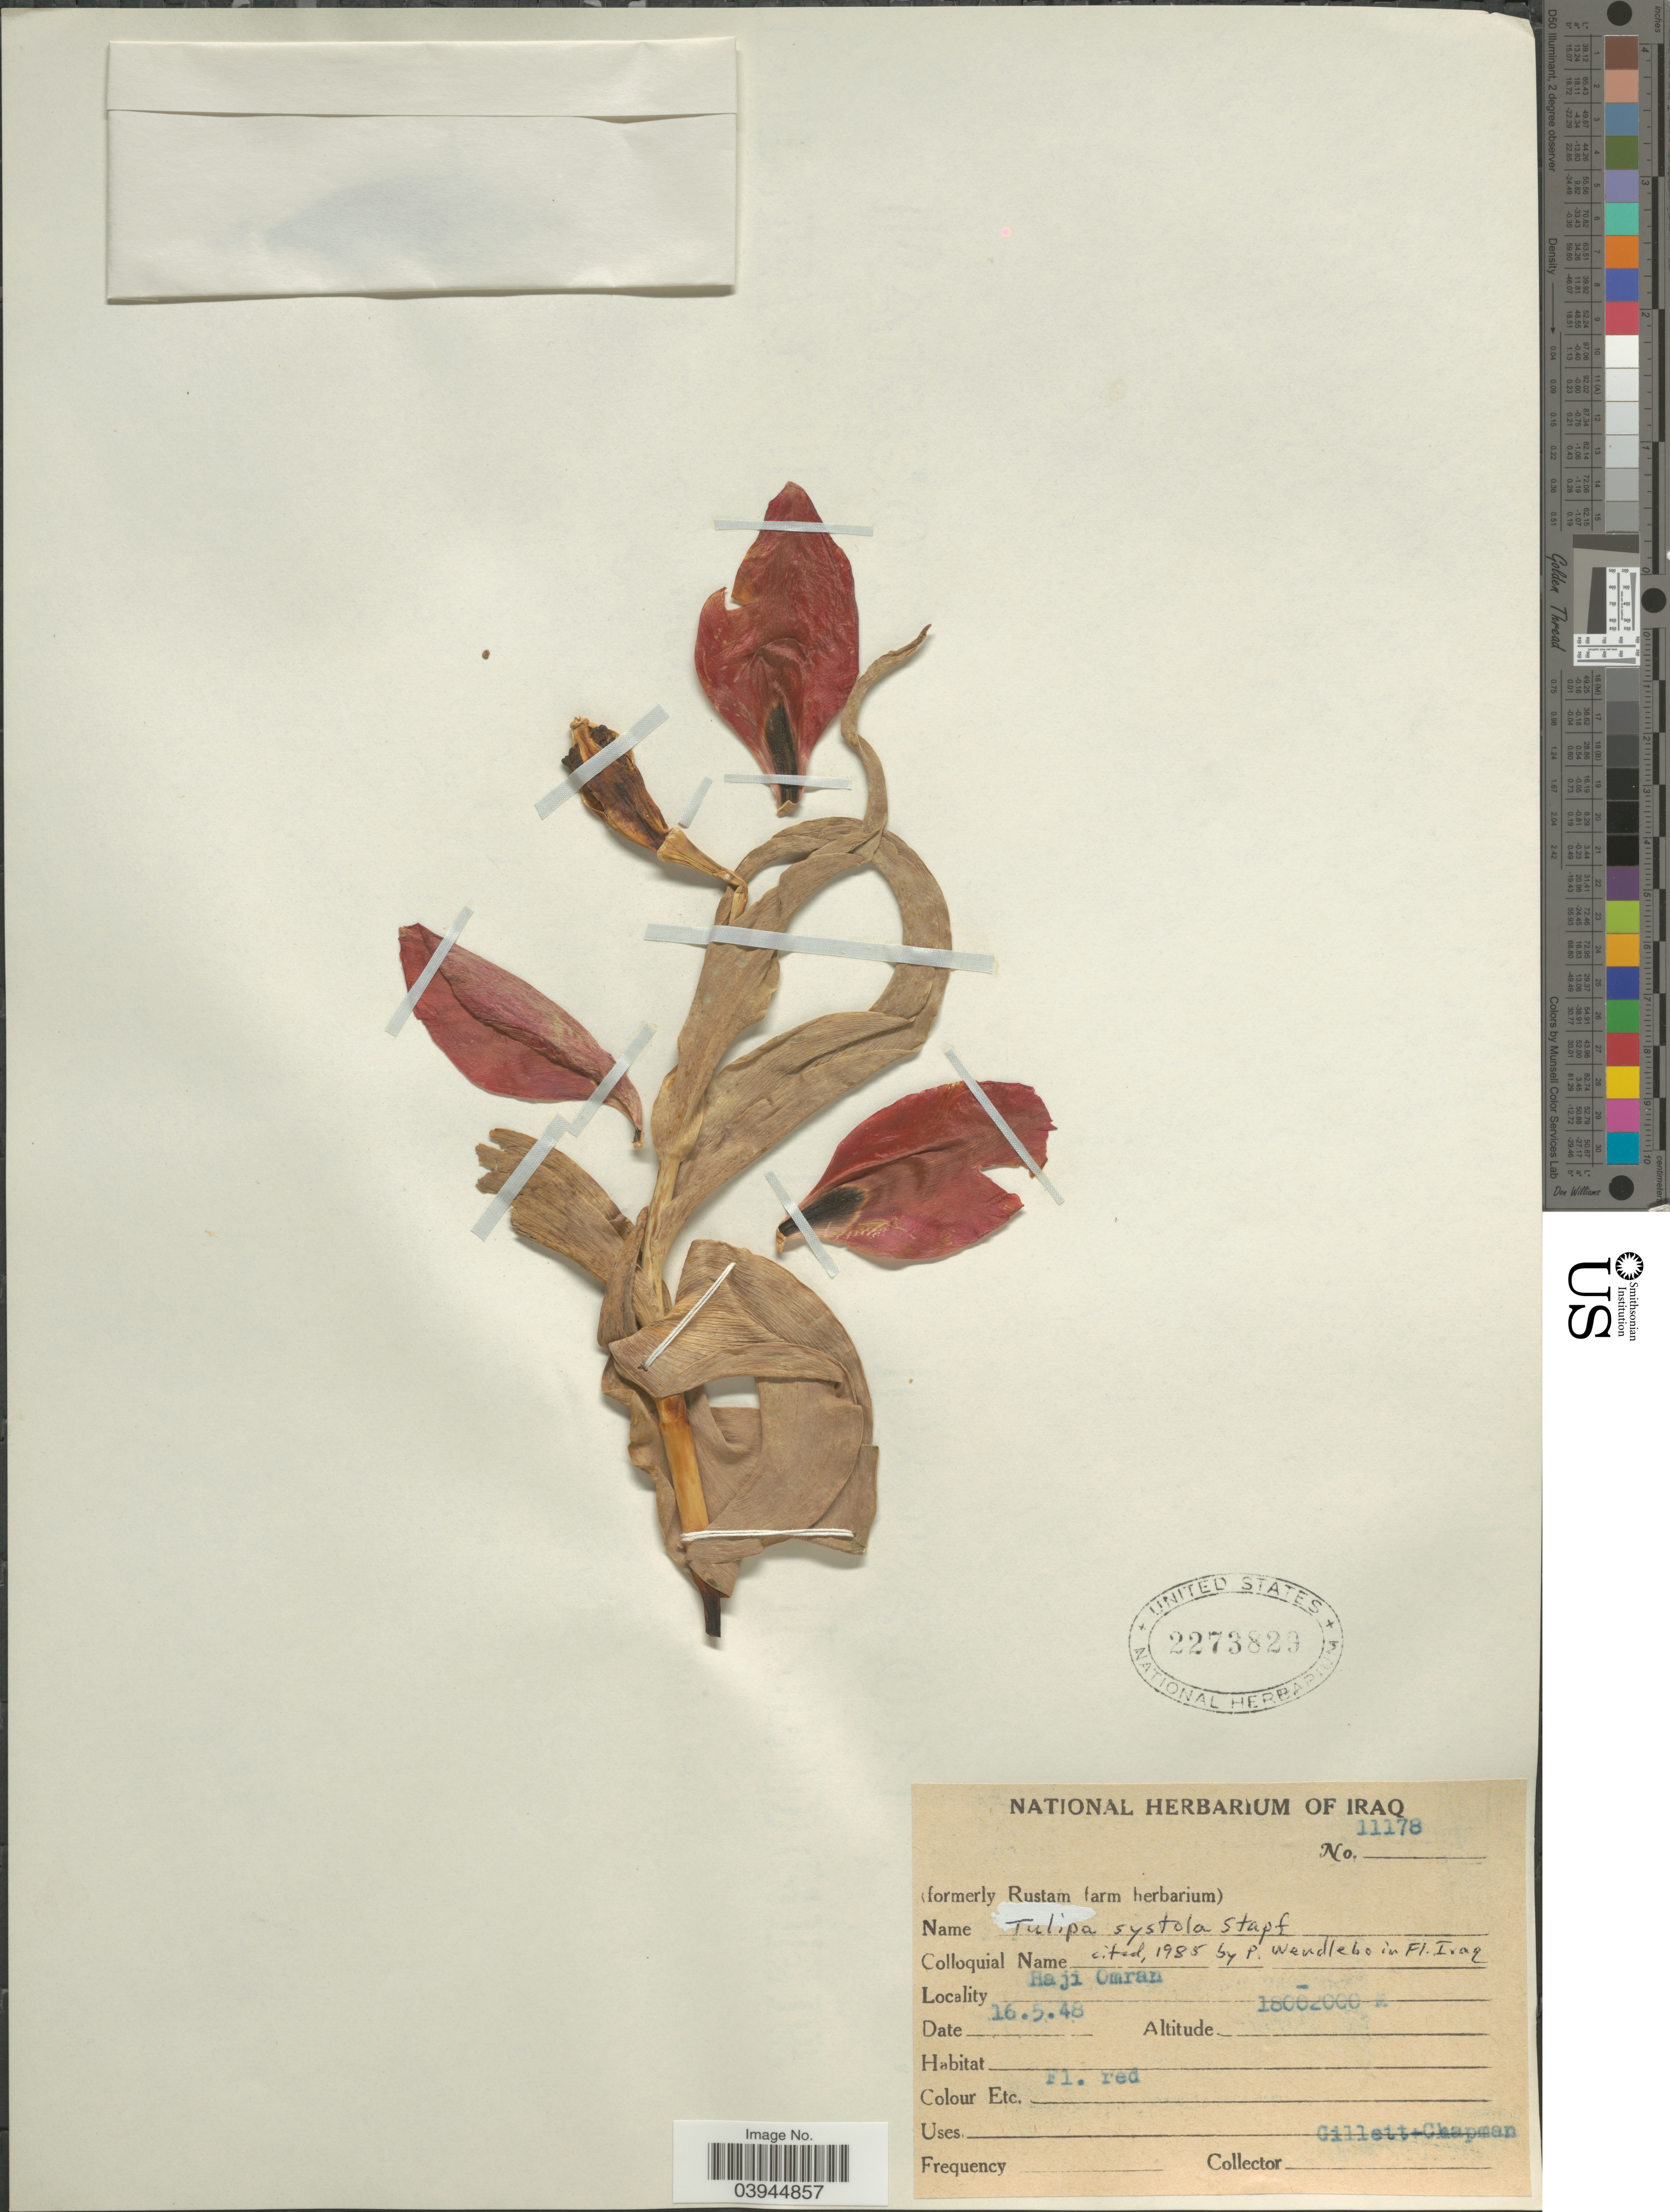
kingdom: Plantae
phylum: Tracheophyta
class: Liliopsida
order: Liliales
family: Liliaceae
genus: Tulipa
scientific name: Tulipa systola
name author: Stapf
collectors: Gillett, -- & A. Chapman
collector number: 11178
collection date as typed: Transcribed d/m/y: 16/5/48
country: Iraq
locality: Haji Omran.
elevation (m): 1800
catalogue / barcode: US 2273829